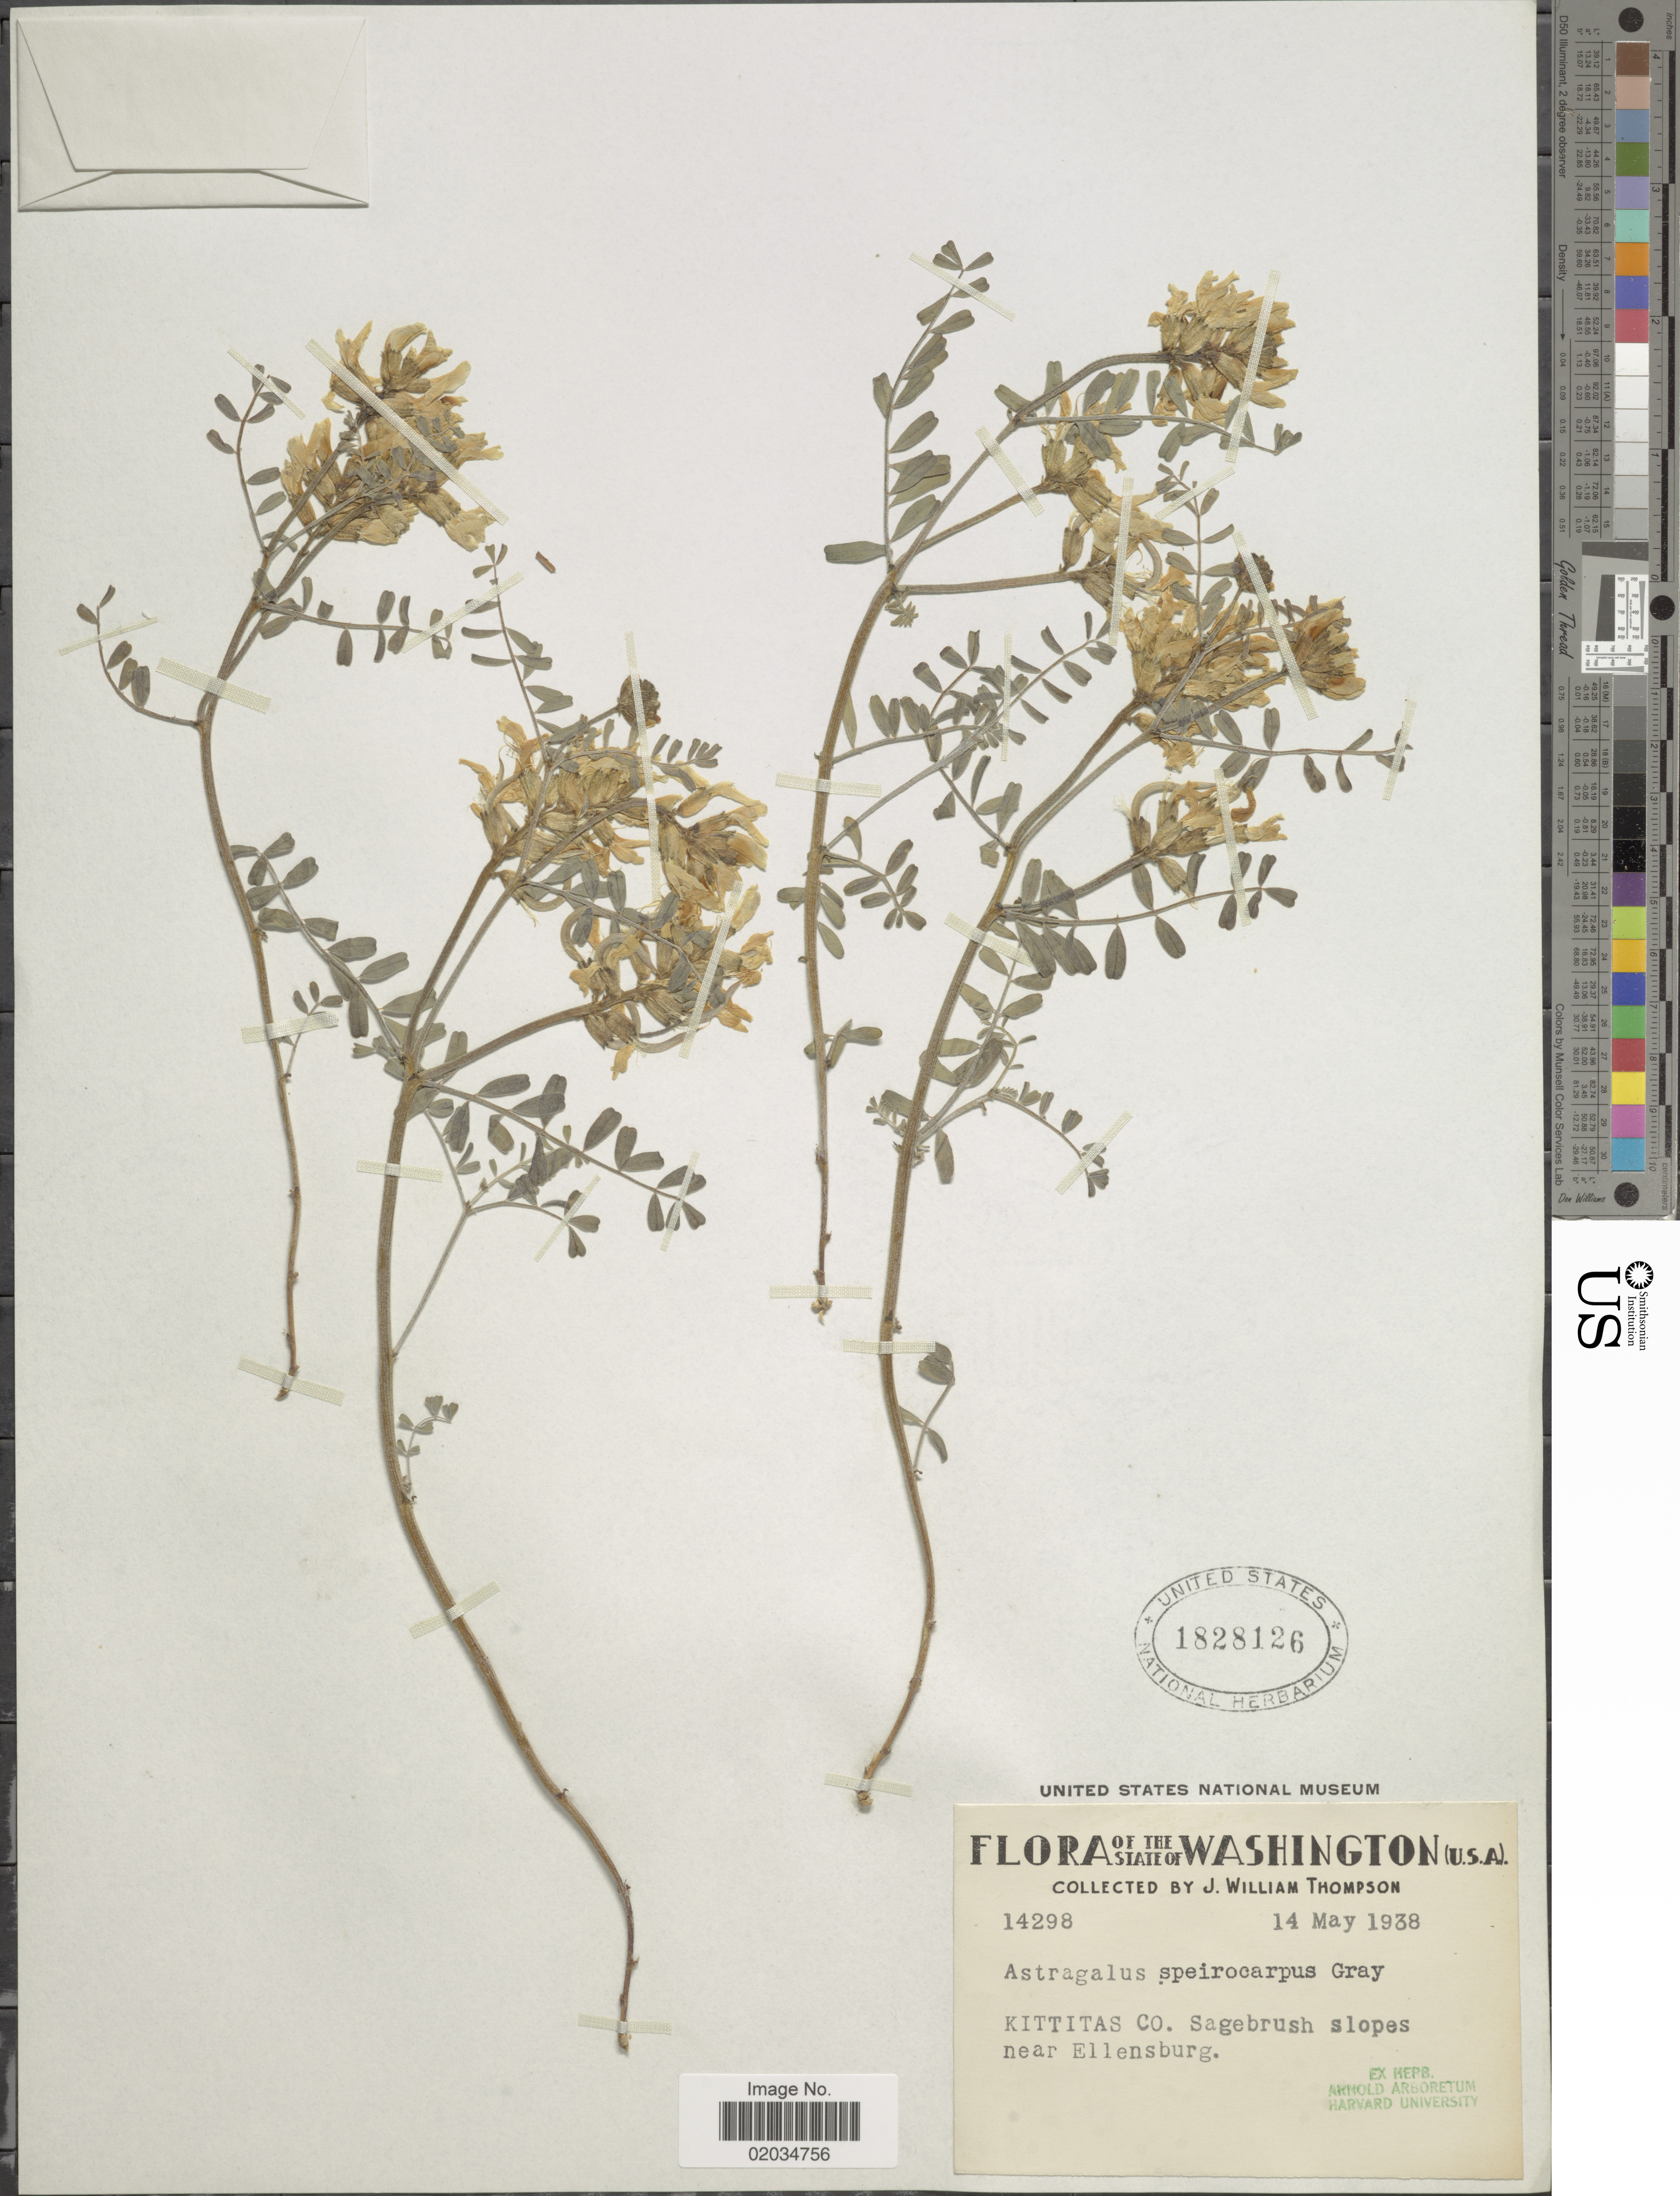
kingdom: Plantae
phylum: Tracheophyta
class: Magnoliopsida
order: Fabales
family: Fabaceae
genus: Astragalus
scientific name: Astragalus speirocarpus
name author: A. Gray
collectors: J. W. Thompson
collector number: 14298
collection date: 1938-05-14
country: United States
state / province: Washington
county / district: Kittitas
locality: Kittitas Co: near Ellensburg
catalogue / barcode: US 1828126